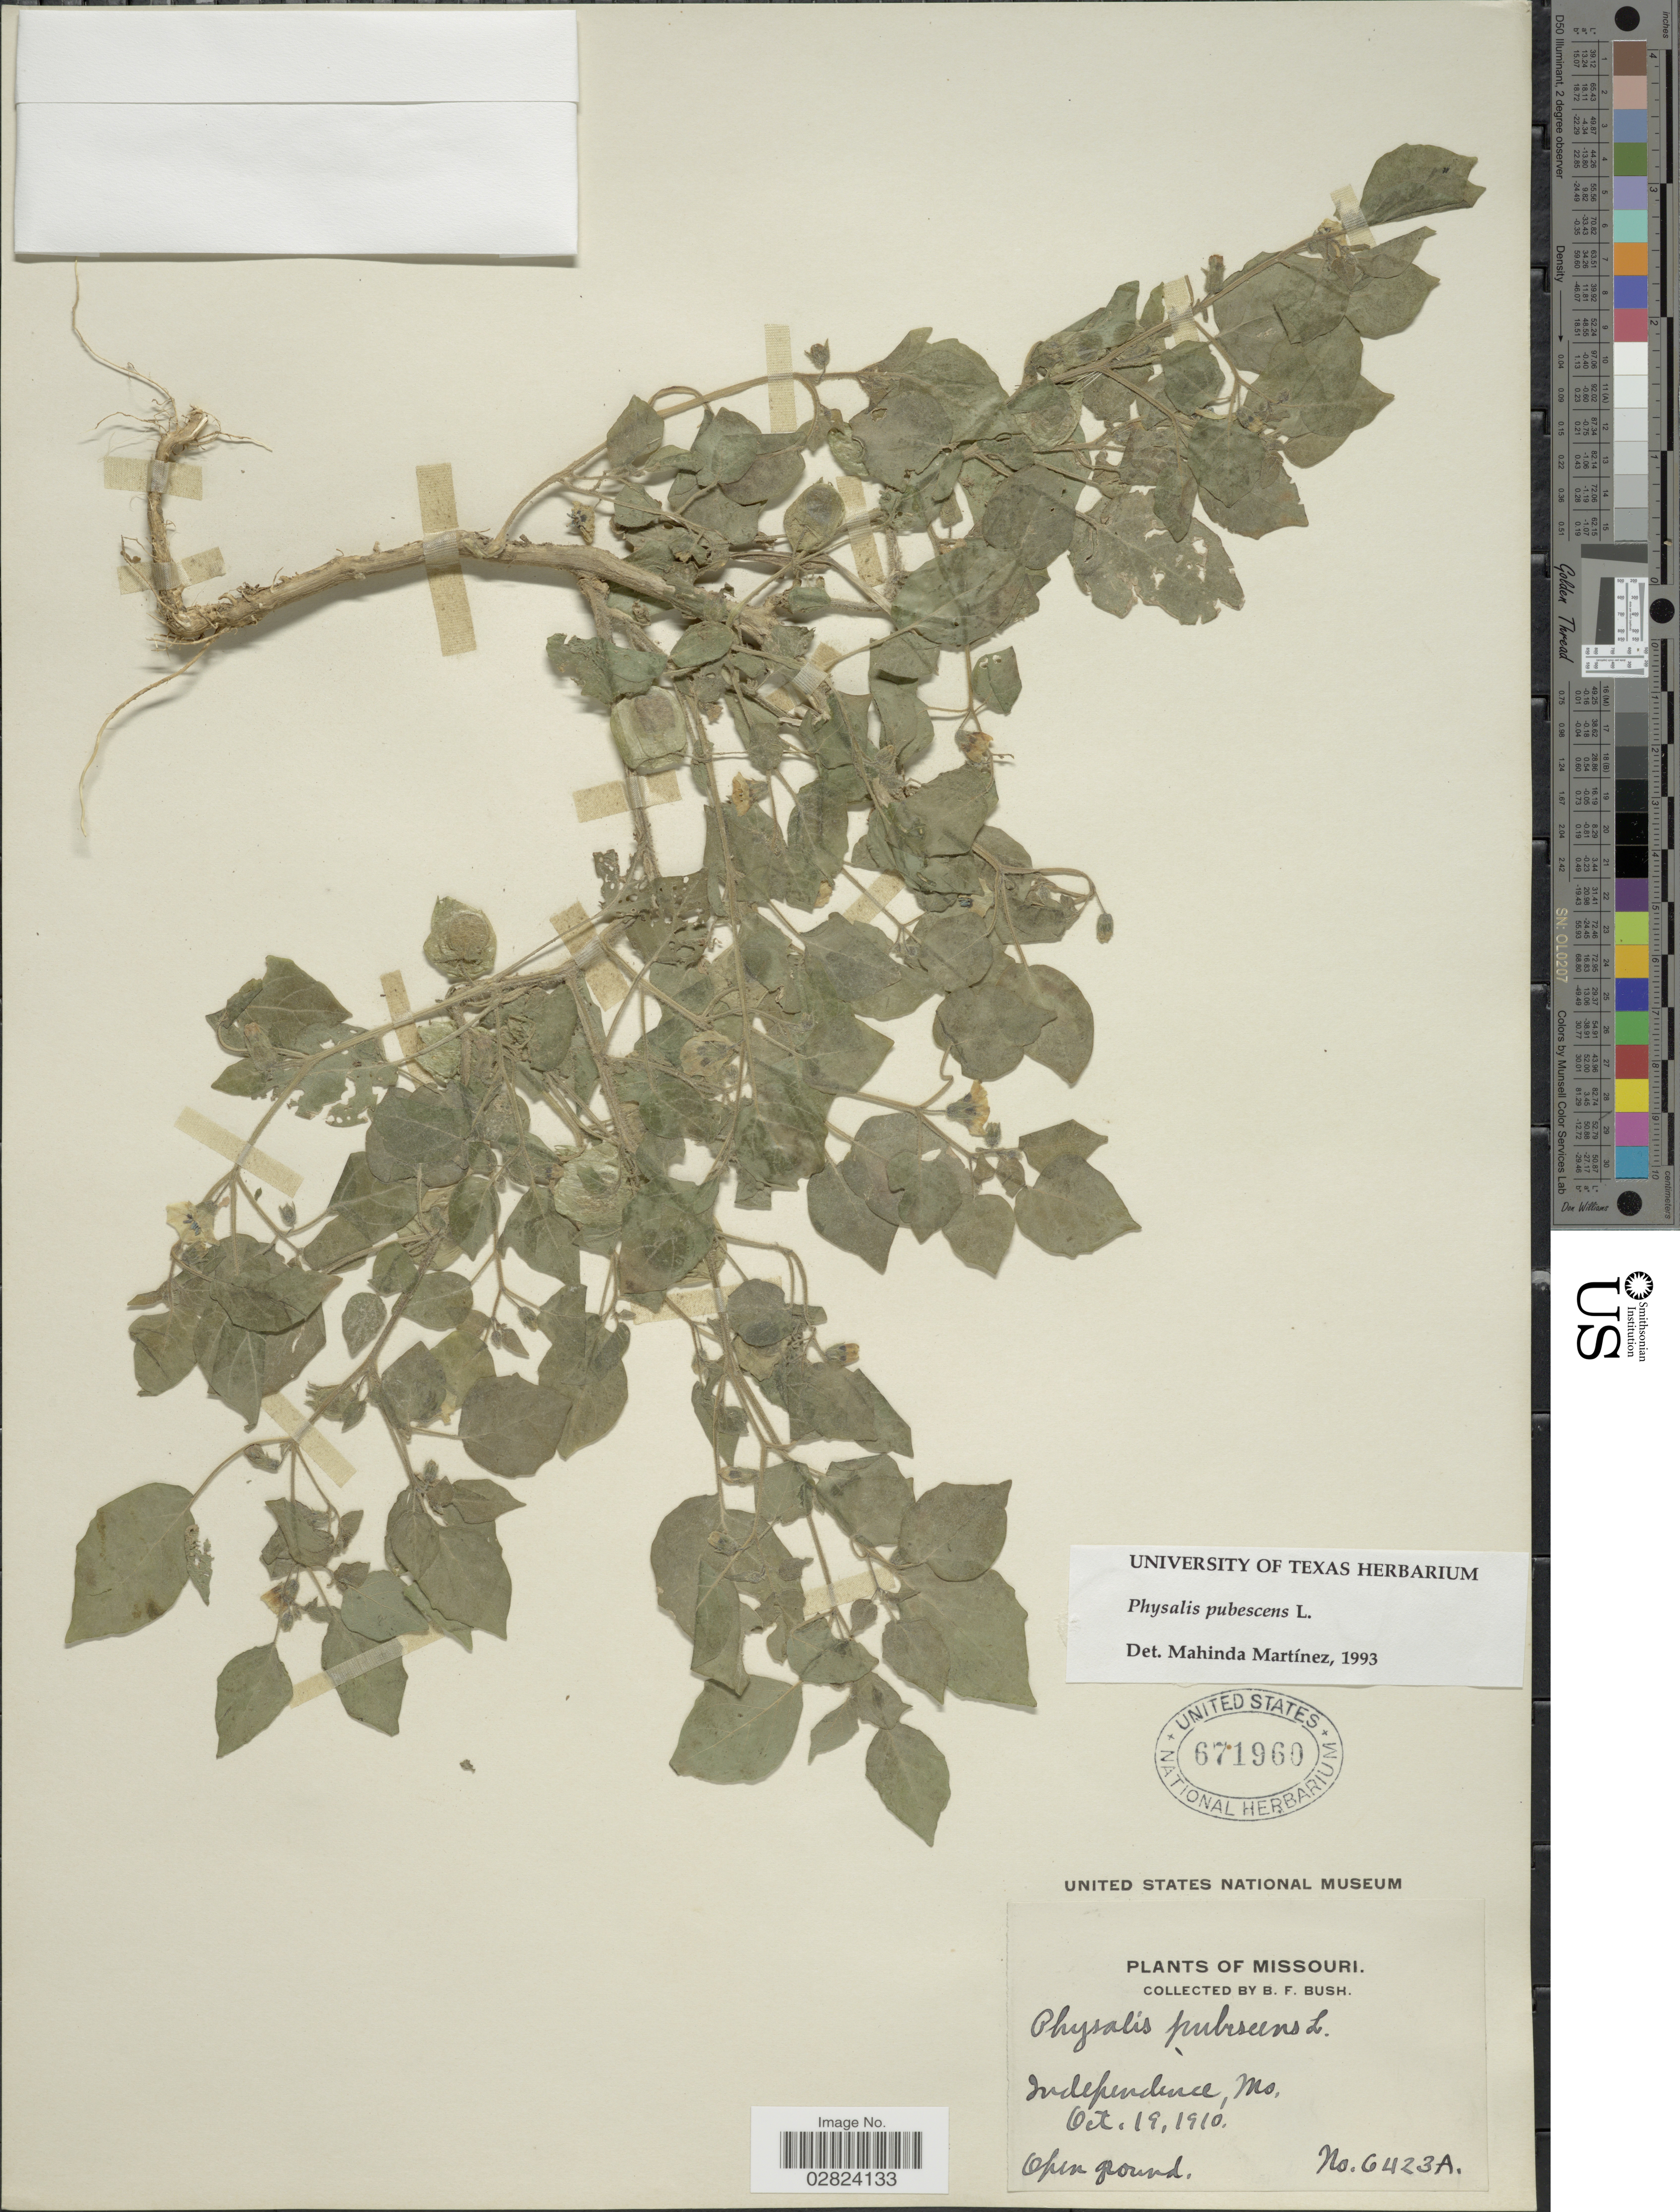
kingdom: Plantae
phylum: Tracheophyta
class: Magnoliopsida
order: Solanales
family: Solanaceae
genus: Physalis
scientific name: Physalis pubescens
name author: L.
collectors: B. F. Bush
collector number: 6423A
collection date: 1910-10-19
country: United States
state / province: Missouri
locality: Independence.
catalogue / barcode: US 671960